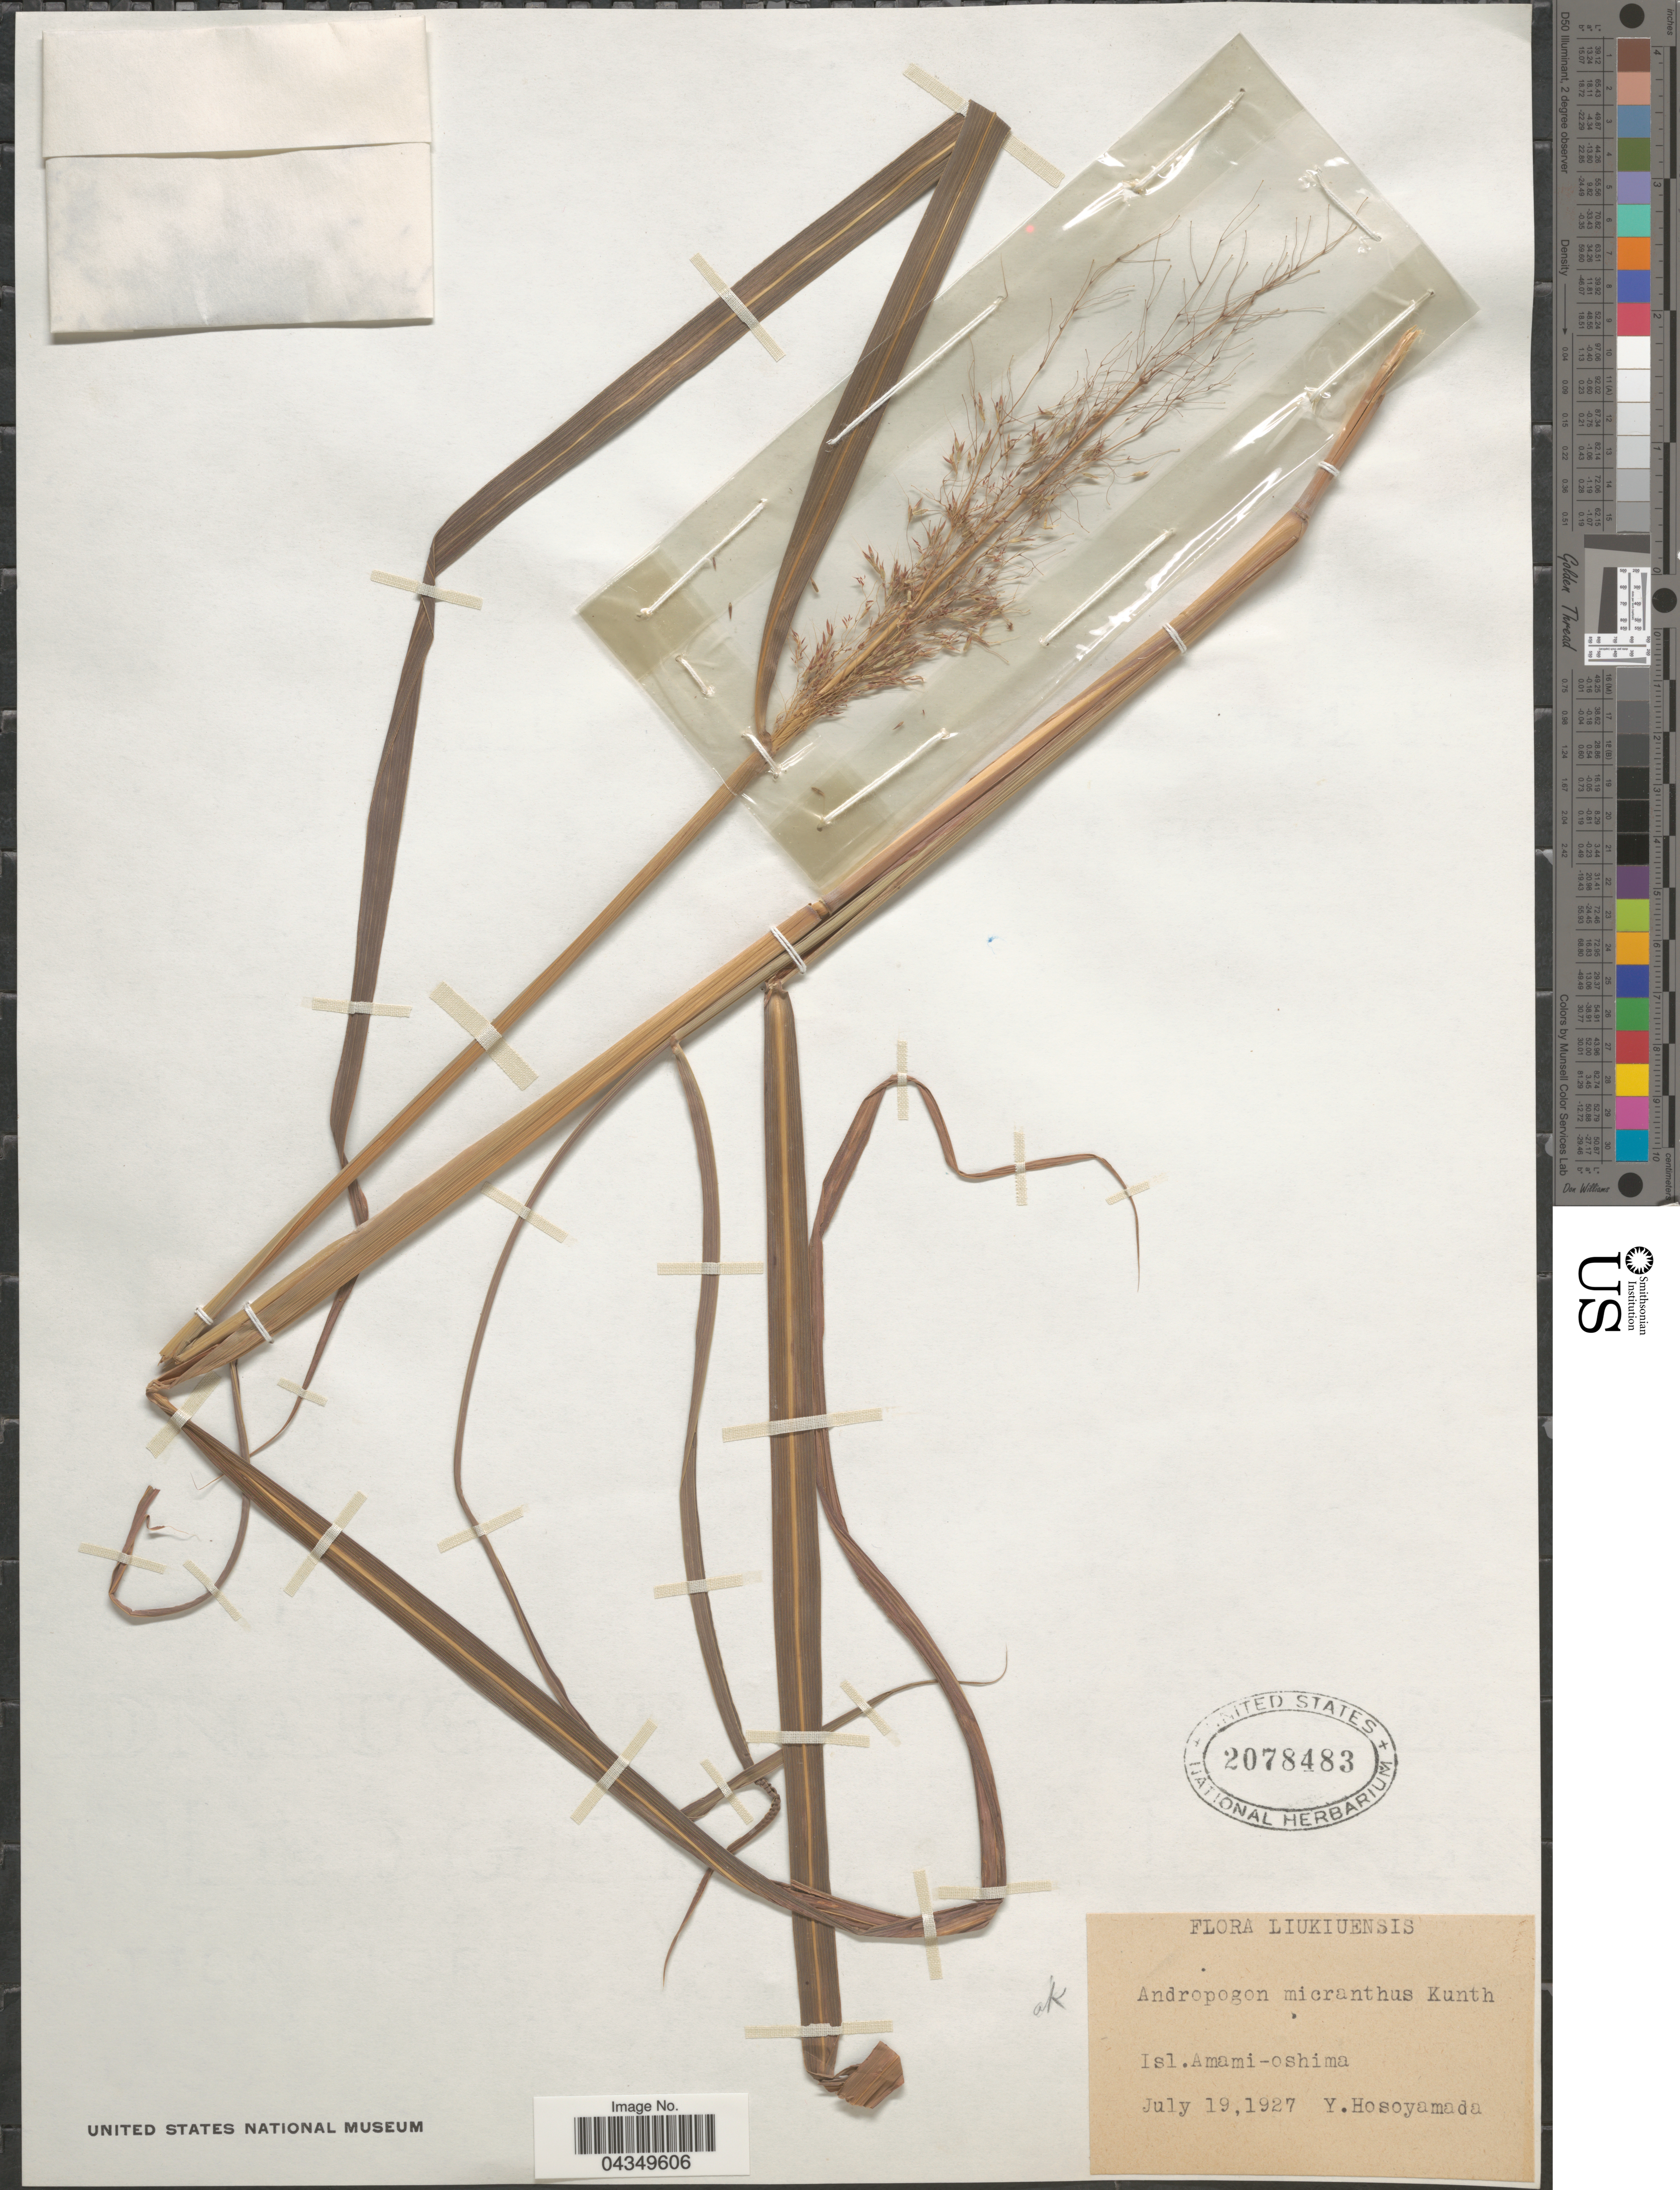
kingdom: Plantae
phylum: Tracheophyta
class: Liliopsida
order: Poales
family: Poaceae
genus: Capillipedium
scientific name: Capillipedium parviflorum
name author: (R. Br.) Stapf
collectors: Y. Hosoyamada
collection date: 1927-07-19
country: Japan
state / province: Okinawa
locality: Liukiuensis. Isl.Amami-oshima.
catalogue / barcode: US 2078483